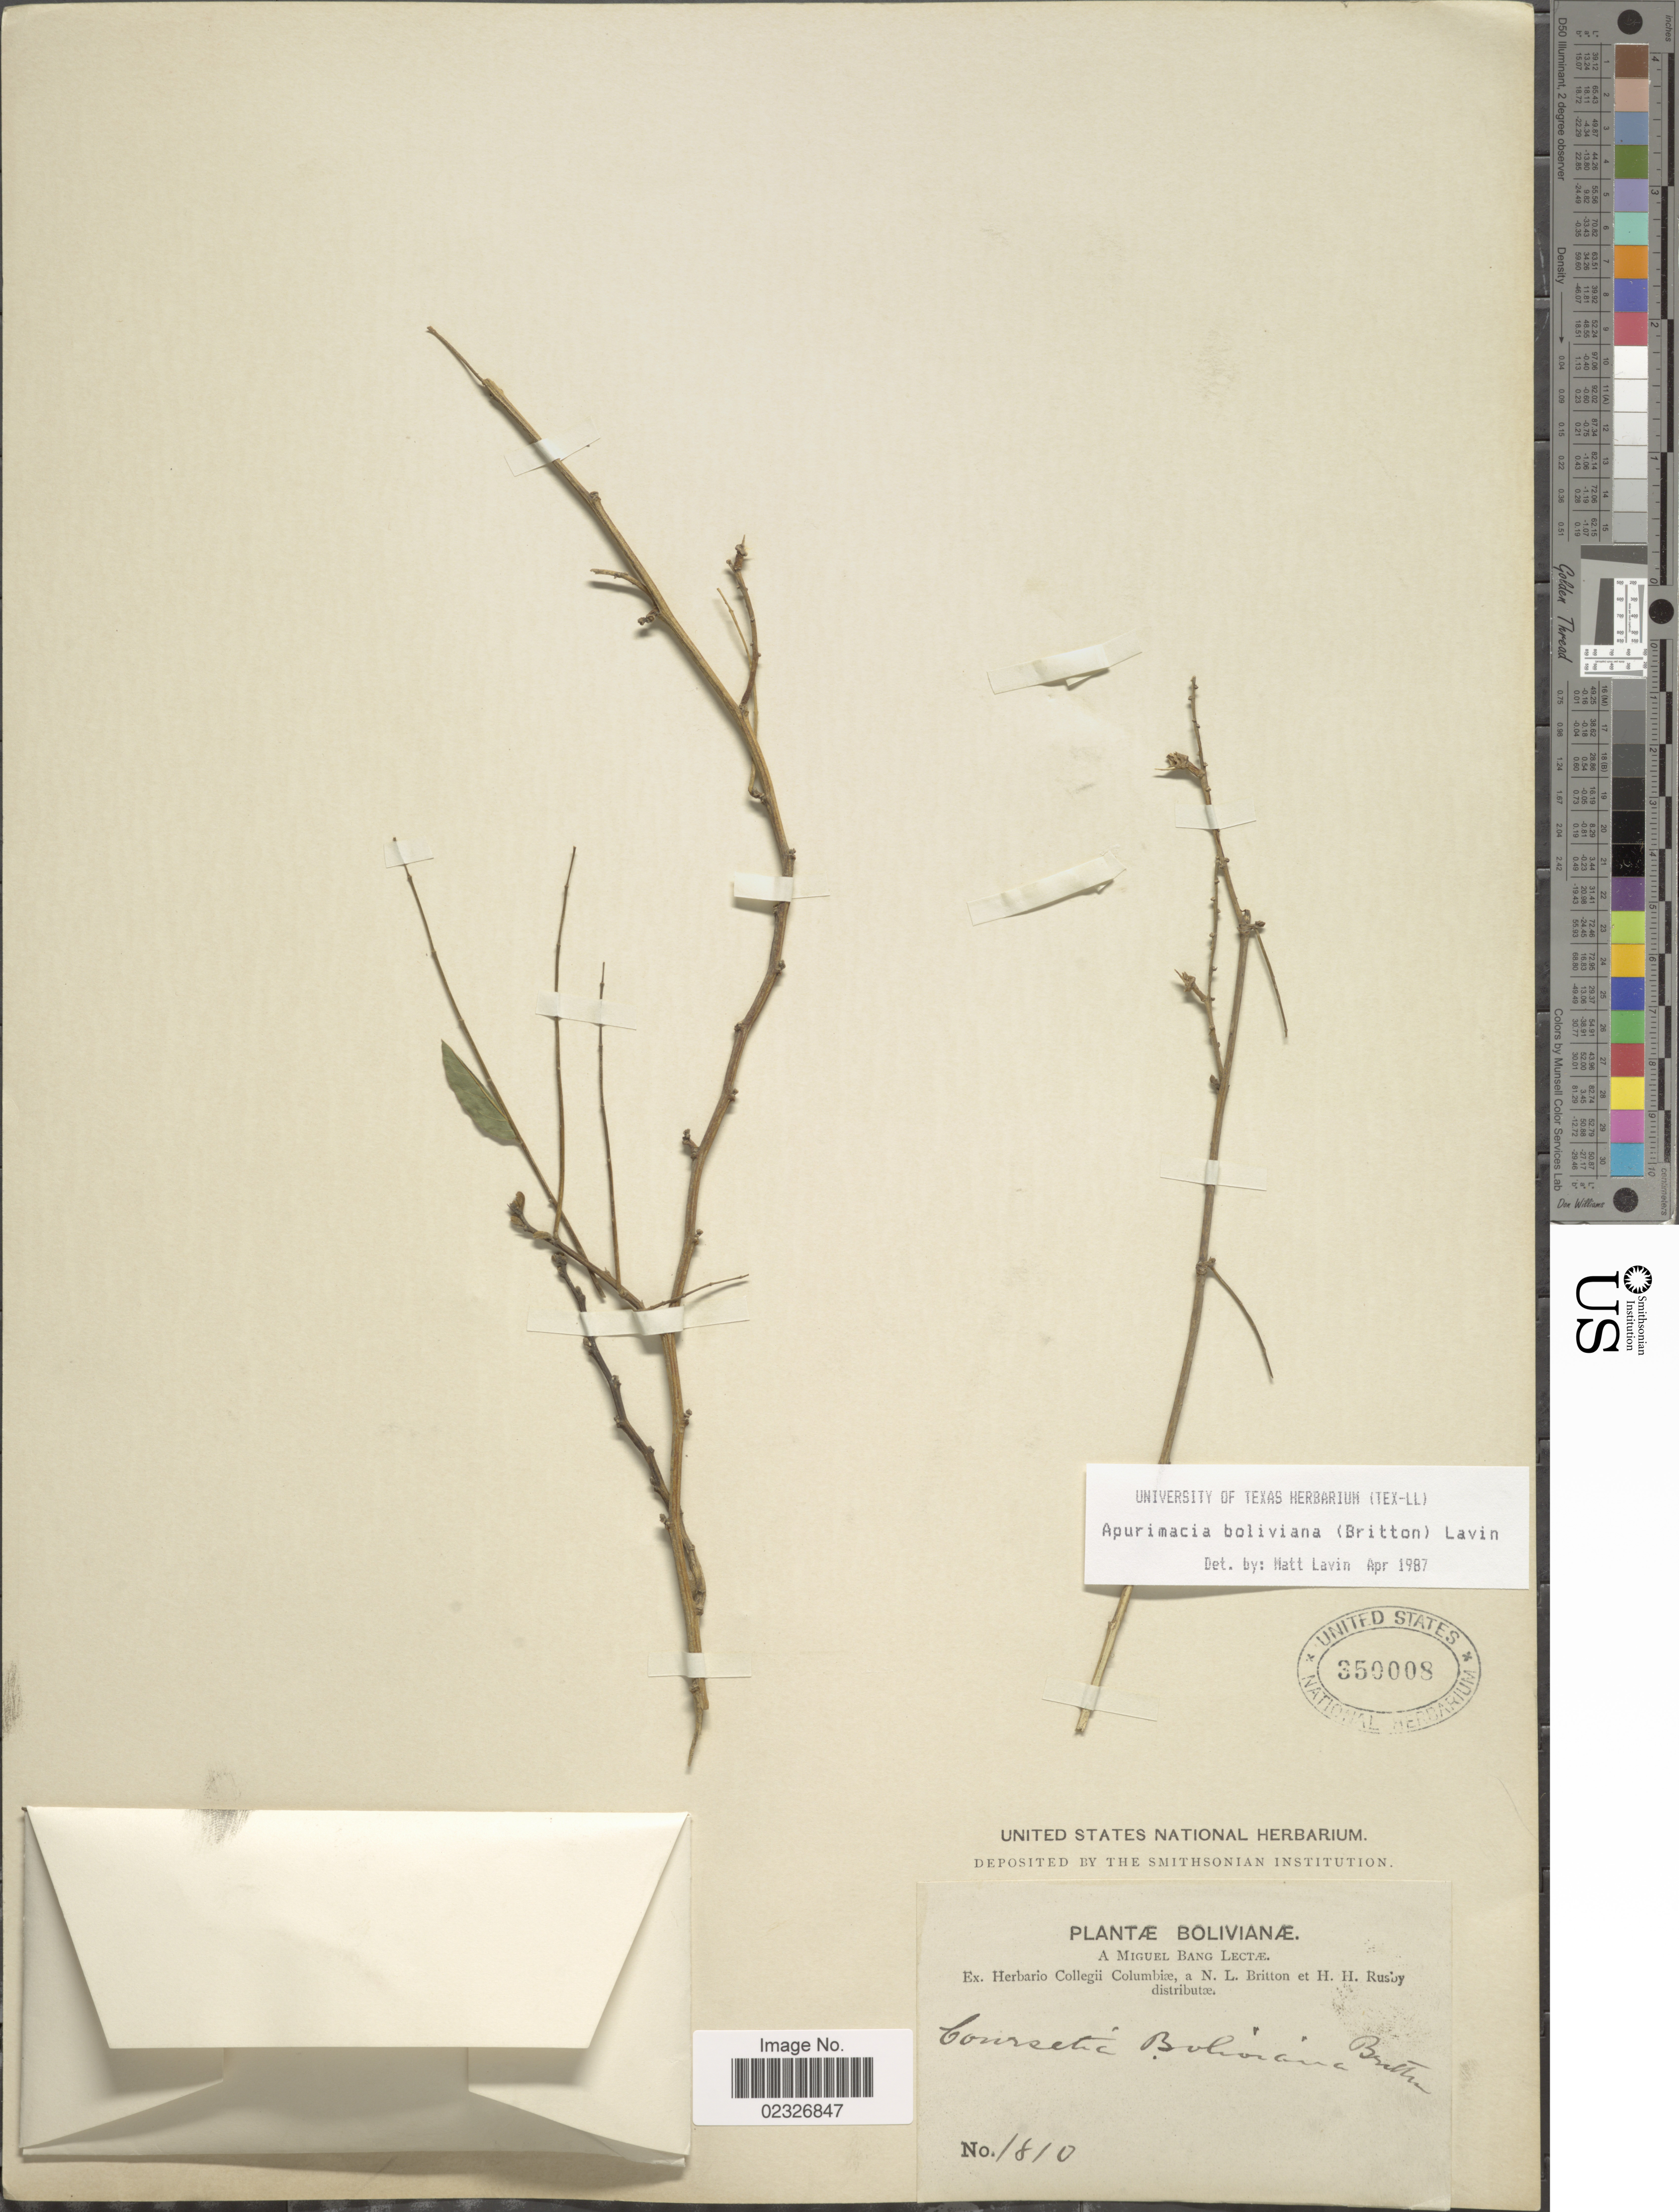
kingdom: Plantae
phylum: Tracheophyta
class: Magnoliopsida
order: Fabales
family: Fabaceae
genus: Apurimacia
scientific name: Apurimacia boliviana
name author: (Britton) Lavin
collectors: M. Bang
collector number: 1810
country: Bolivia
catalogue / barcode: US 350008